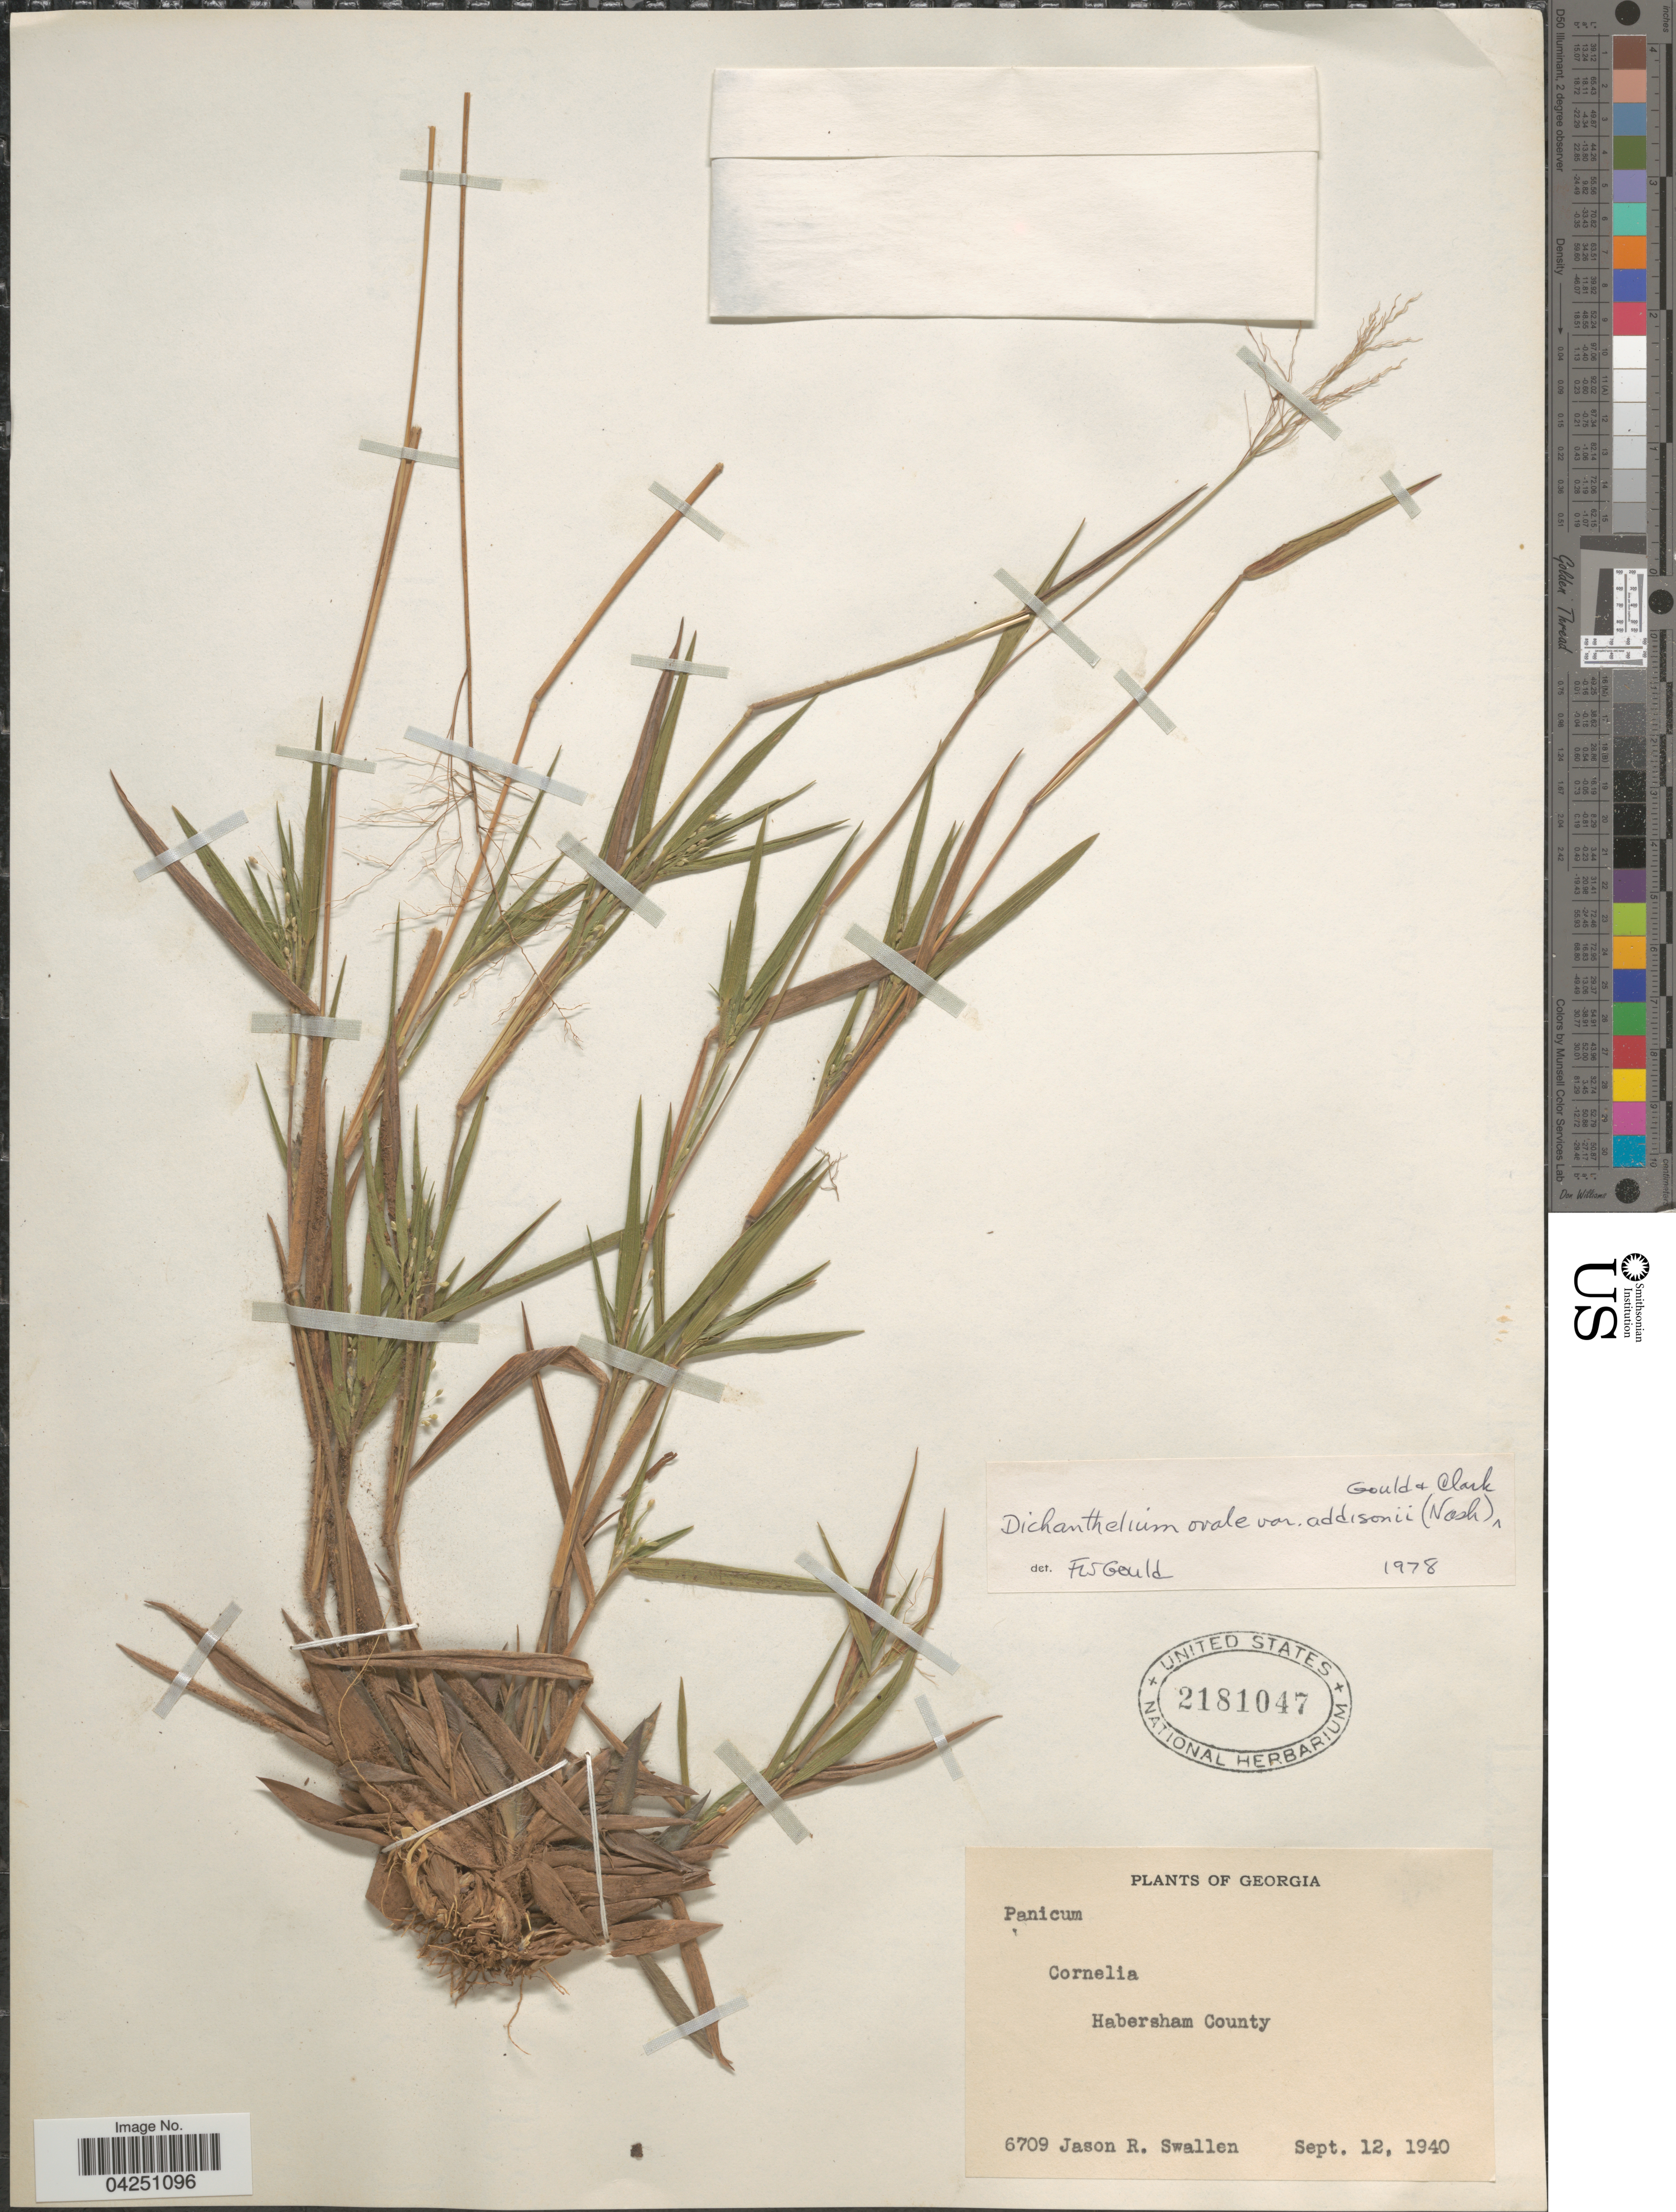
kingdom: Plantae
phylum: Tracheophyta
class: Liliopsida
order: Poales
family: Poaceae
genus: Dichanthelium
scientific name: Dichanthelium acuminatum var. acuminatum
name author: (Sw.) Gould & C.A. Clark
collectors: J. R. Swallen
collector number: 6709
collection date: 1940-09-12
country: United States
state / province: Georgia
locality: Cornelia. Habersham County.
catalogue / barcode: US 2181047